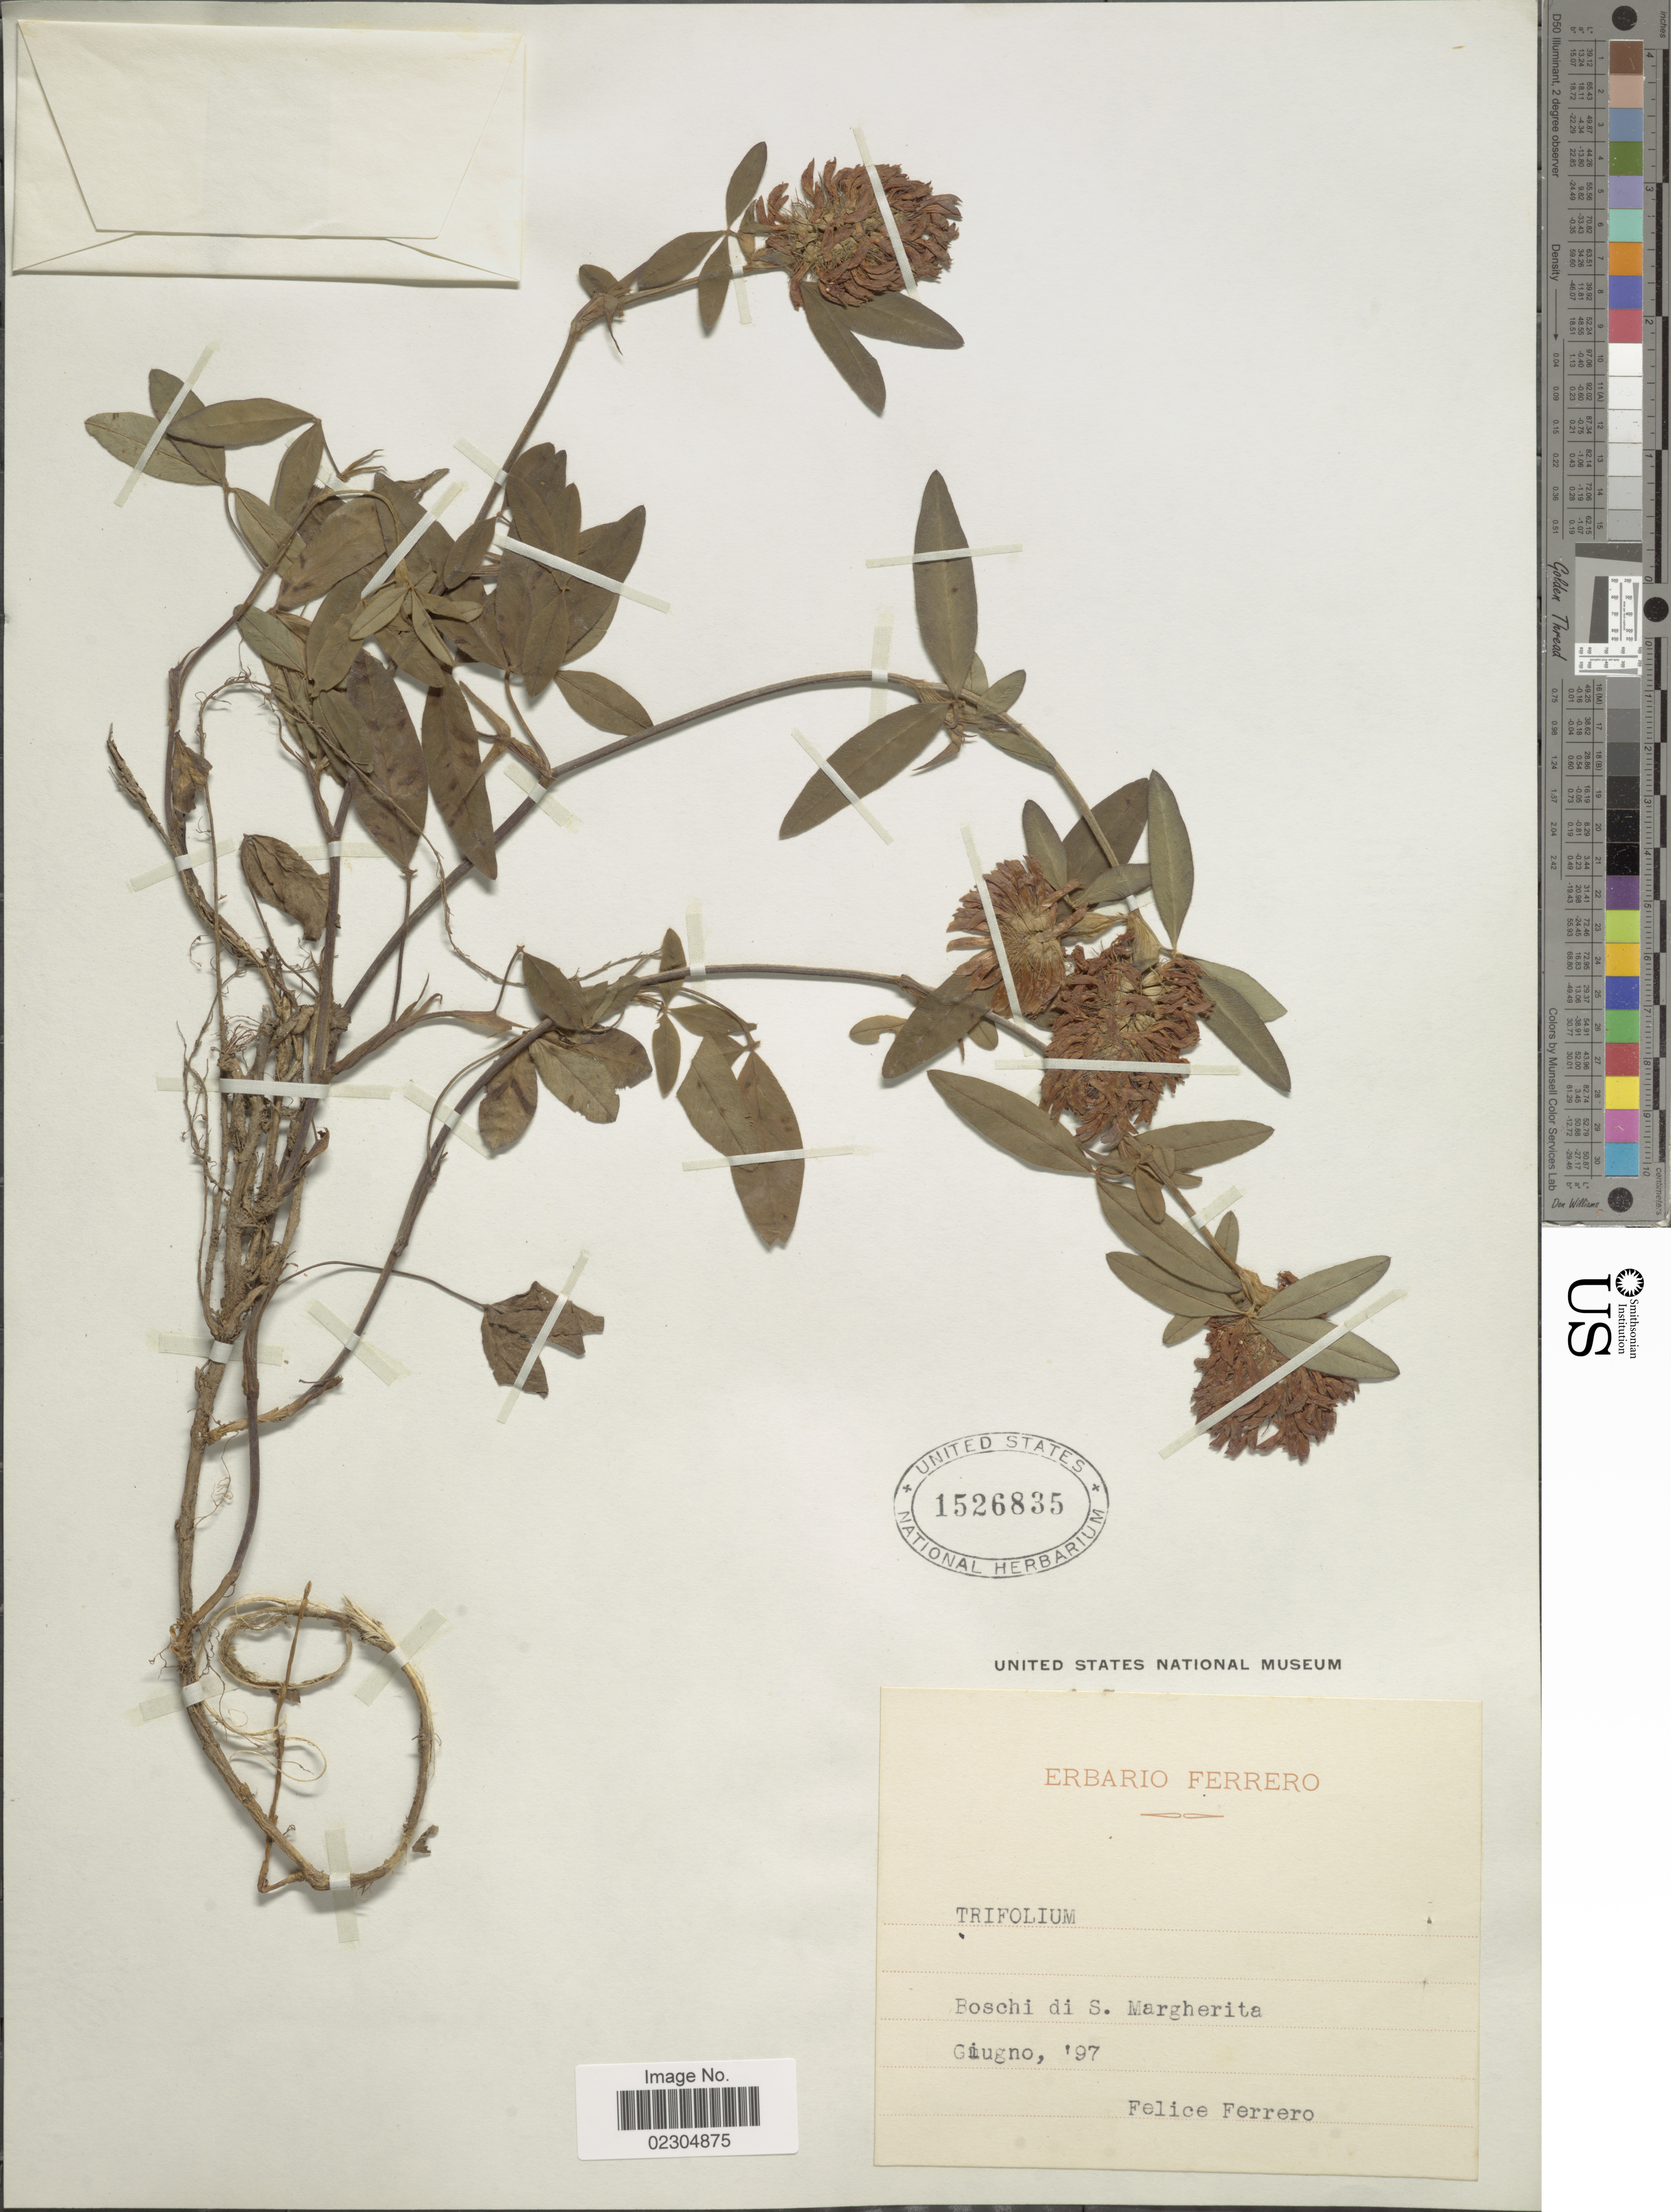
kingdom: Plantae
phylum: Tracheophyta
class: Magnoliopsida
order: Fabales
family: Fabaceae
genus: Trifolium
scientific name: Trifolium sp.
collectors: F. Ferrero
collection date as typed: Transcribed d/m/y: /6/97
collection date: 1897-06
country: Italy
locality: Boschi di S. Margherita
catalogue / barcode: US 1526835